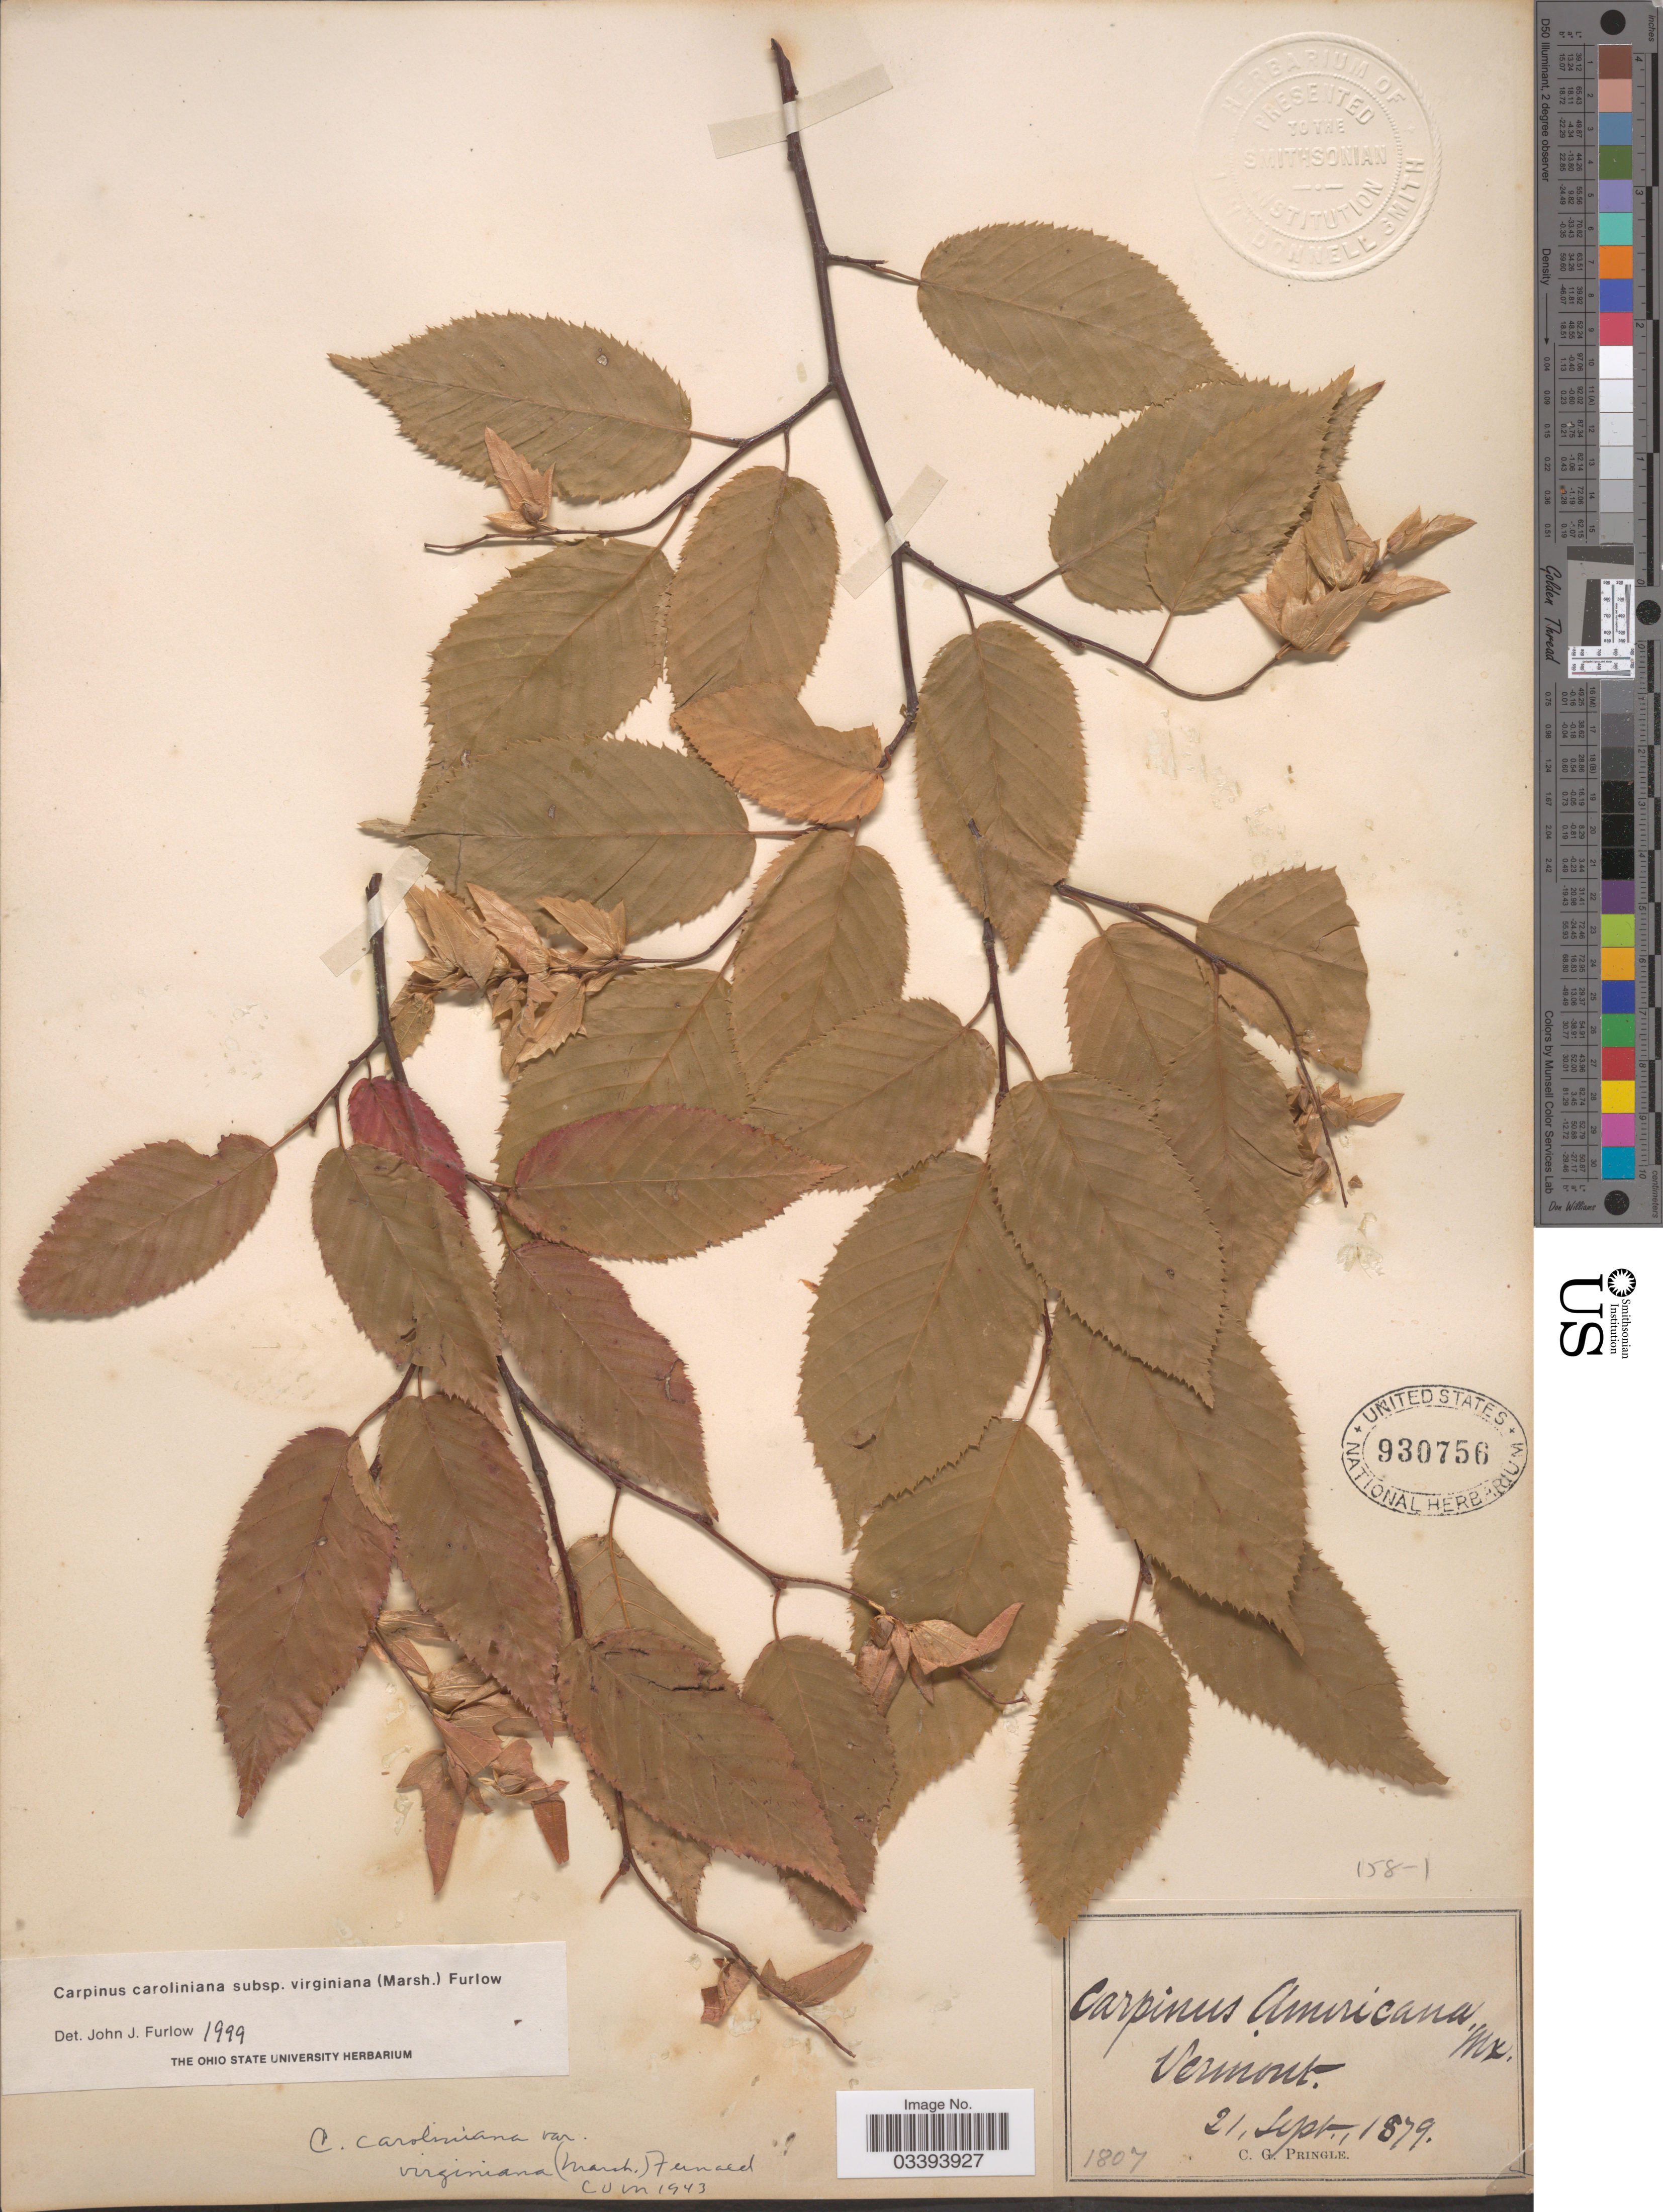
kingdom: Plantae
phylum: Tracheophyta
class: Magnoliopsida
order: Fagales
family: Betulaceae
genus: Carpinus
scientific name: Carpinus caroliniana subsp. virginiana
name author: (Marshall) Furlow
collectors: C. G. Pringle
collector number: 1807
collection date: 1879-09-21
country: United States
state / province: Vermont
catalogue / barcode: US 930756